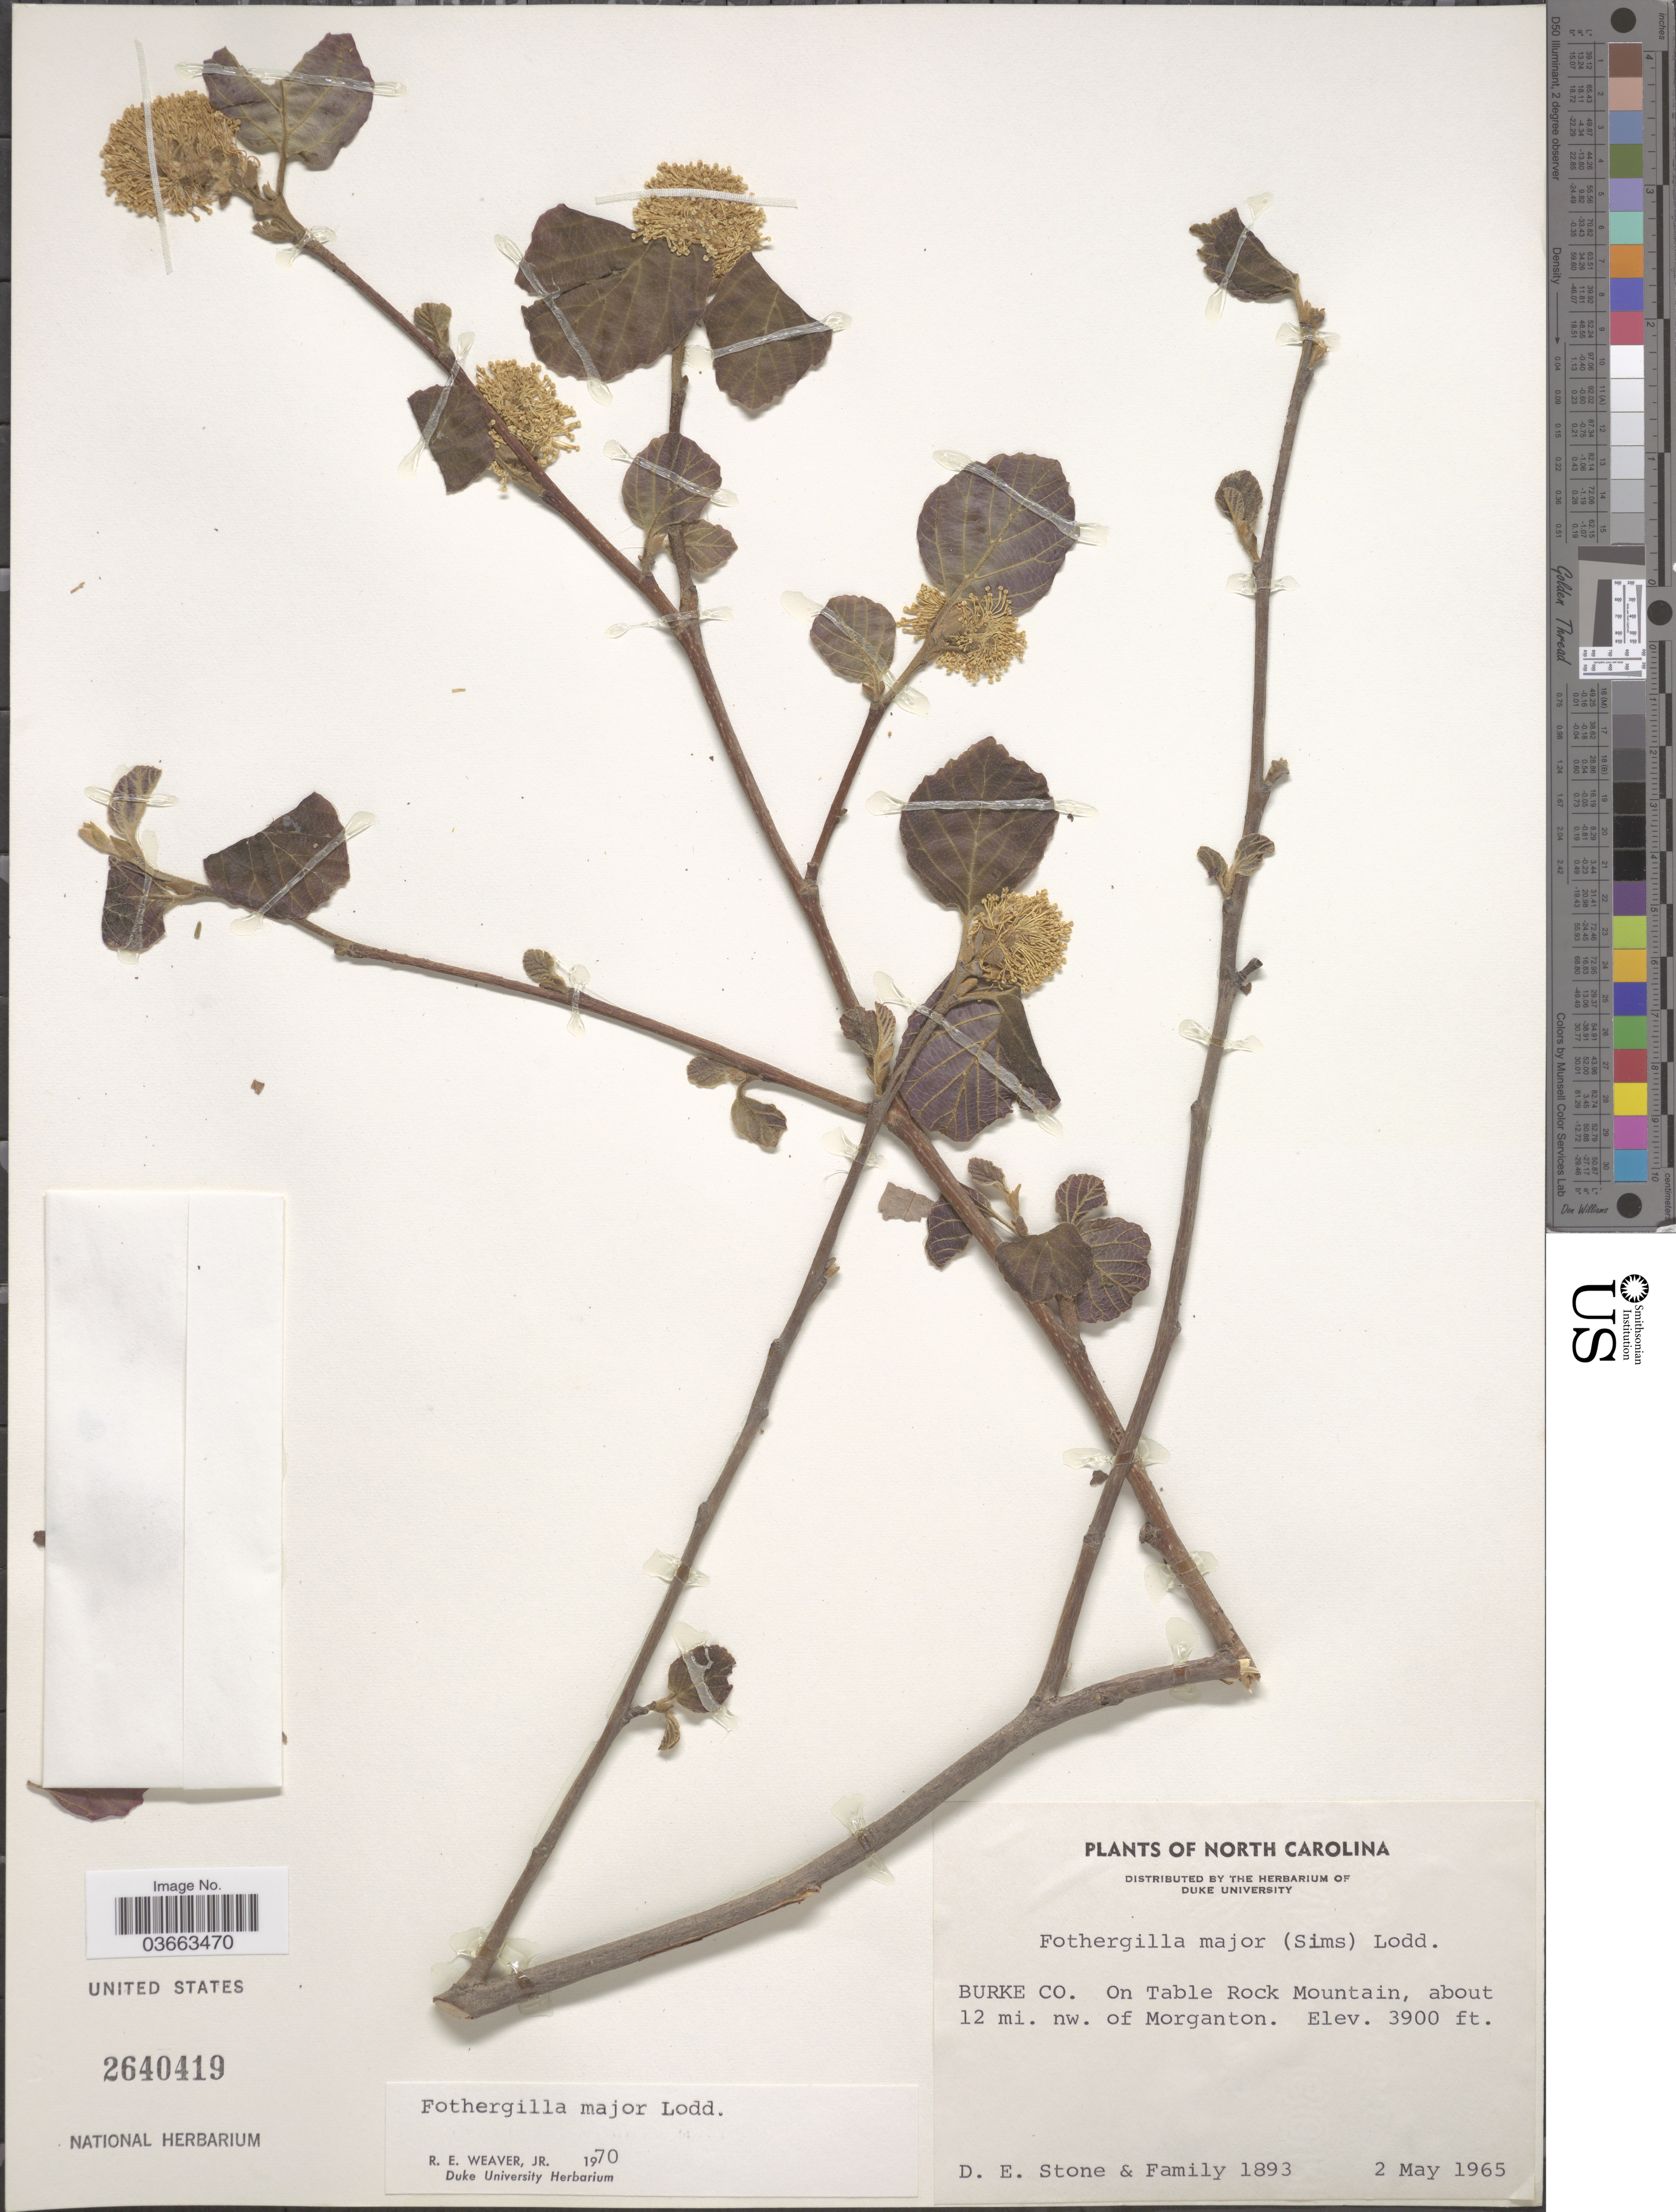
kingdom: Plantae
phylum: Tracheophyta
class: Magnoliopsida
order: Saxifragales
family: Hamamelidaceae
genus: Fothergilla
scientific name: Fothergilla major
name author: Lodd.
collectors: D. E. Stone & et al.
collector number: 1893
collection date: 1965-05-02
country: United States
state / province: North Carolina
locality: Burke Co. On Table Rock Mountain, about 12 mi. nw. of Morganton.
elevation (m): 1189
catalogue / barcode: US 2640419